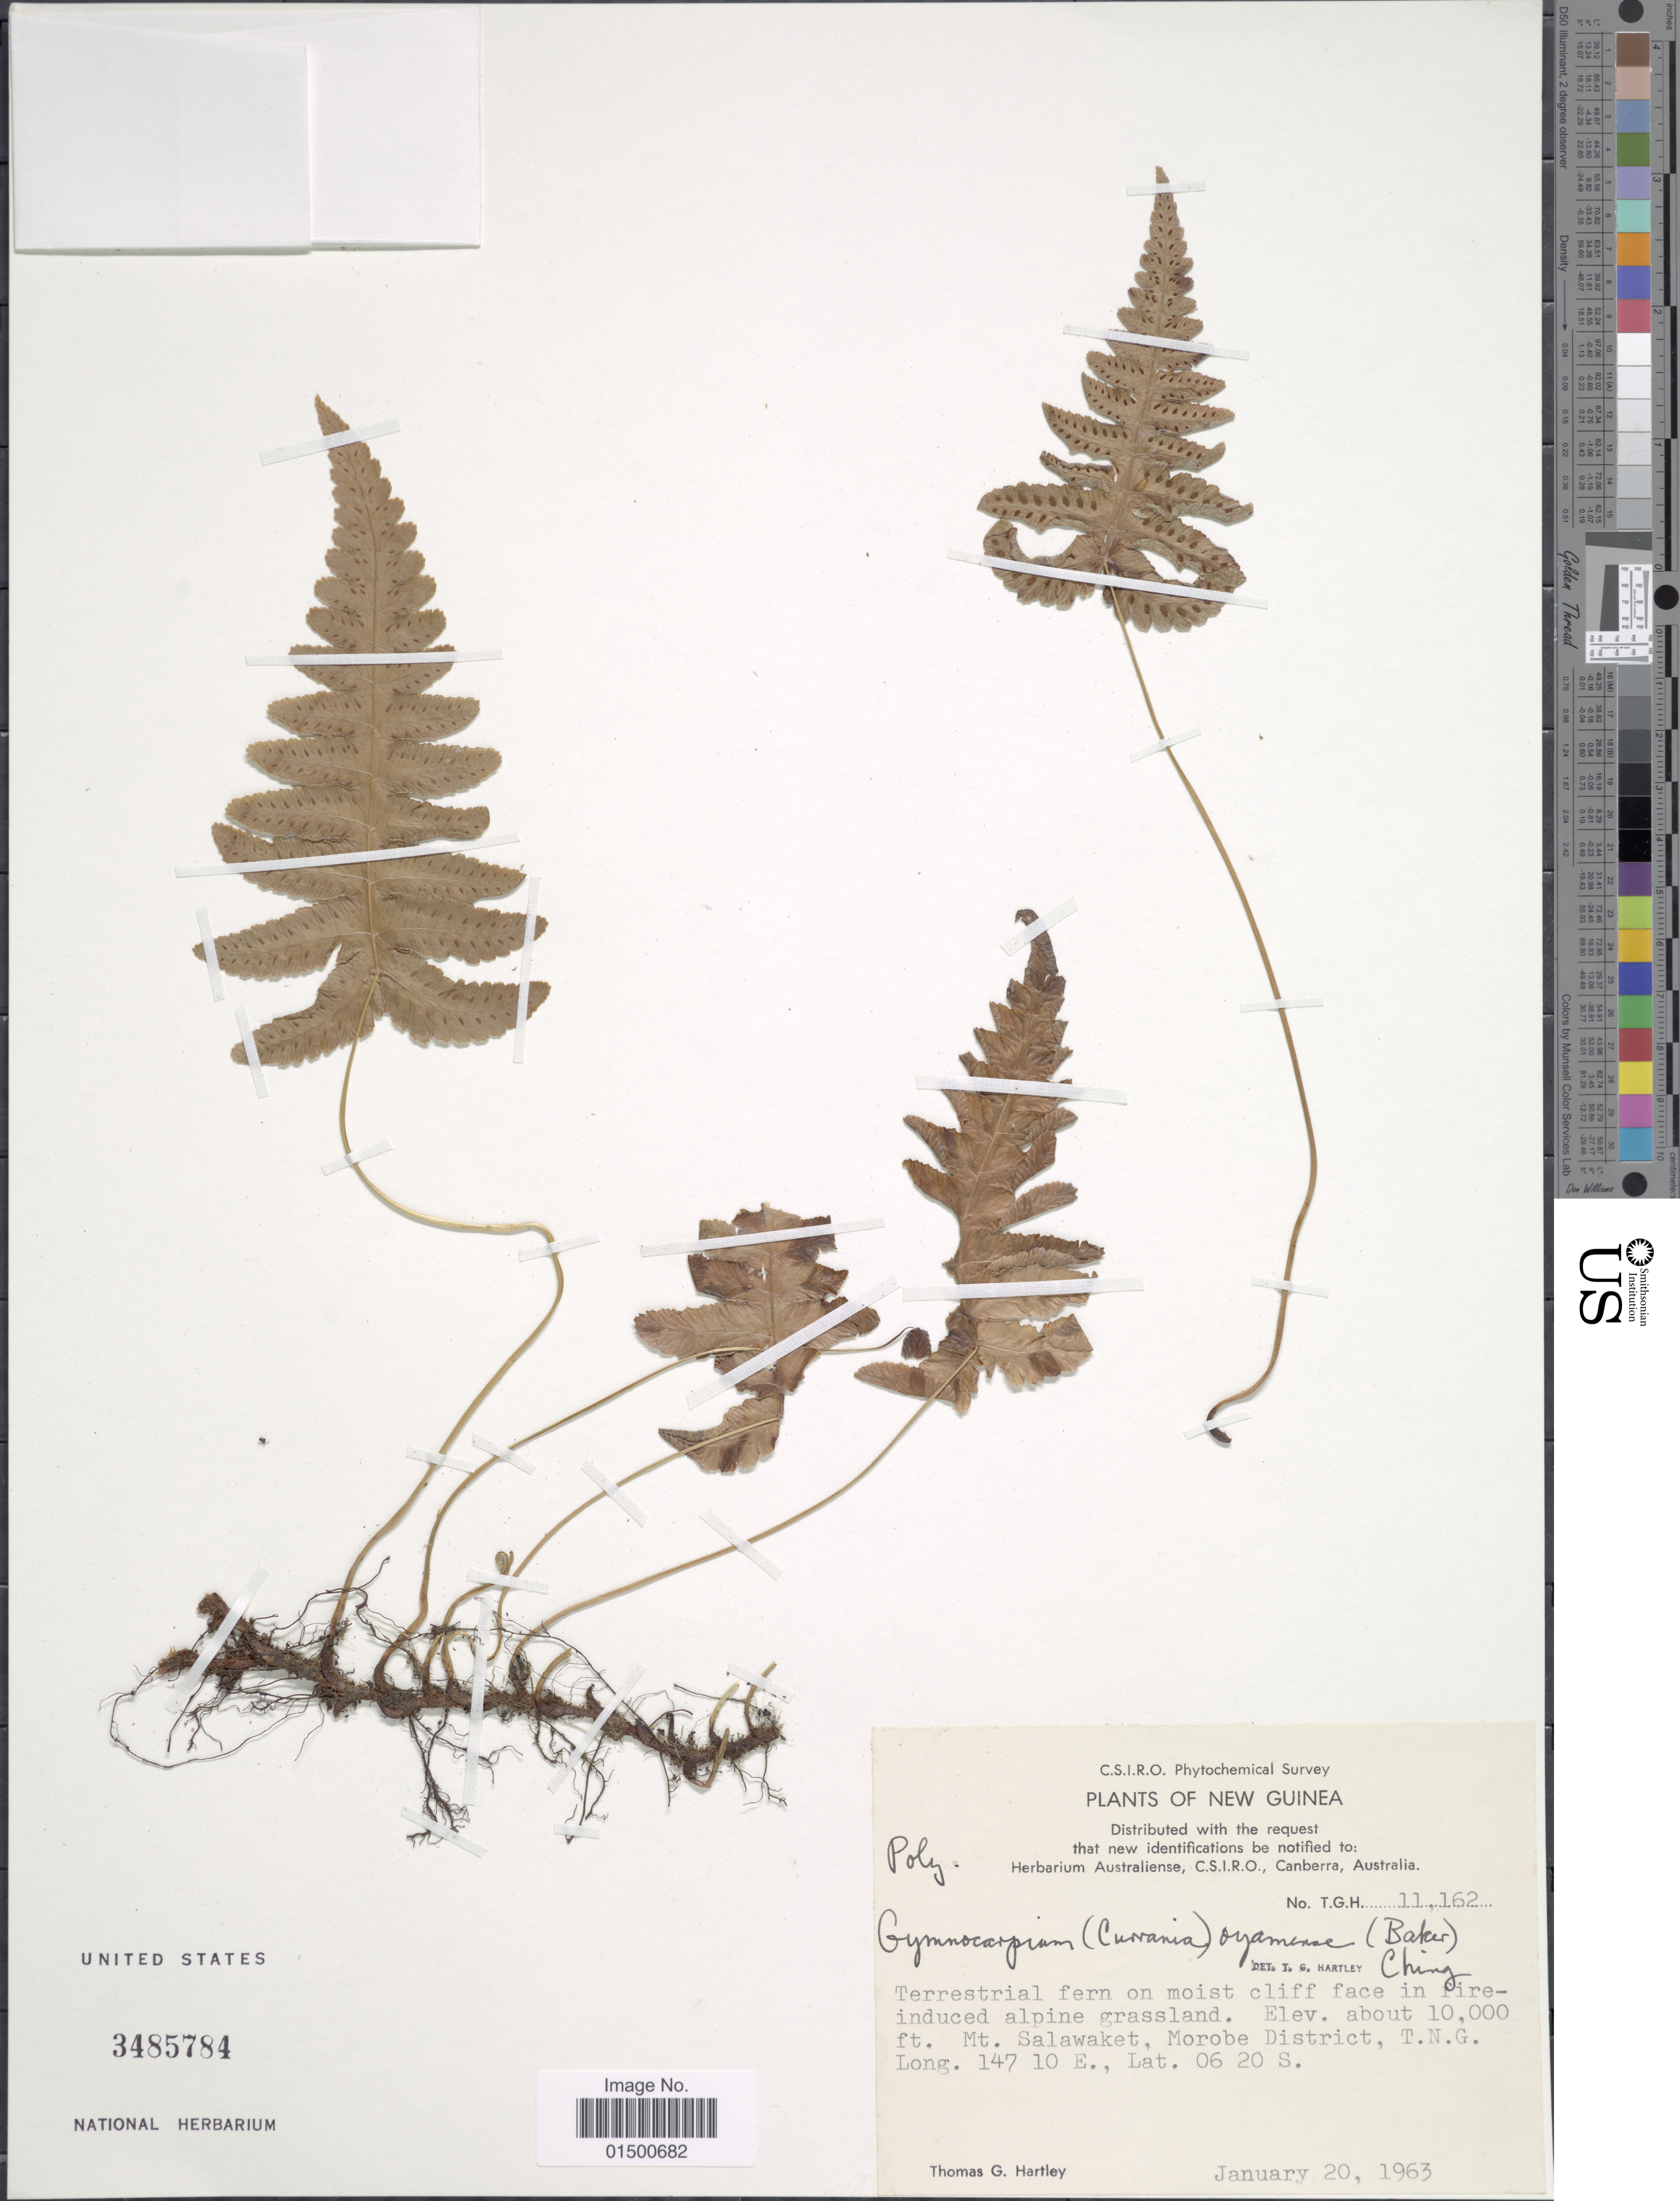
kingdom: Plantae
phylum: Tracheophyta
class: Polypodiopsida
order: Polypodiales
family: Cystopteridaceae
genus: Gymnocarpium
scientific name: Gymnocarpium oyamense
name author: (Baker) Ching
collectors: T. G. Hartley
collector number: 11162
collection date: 1963-01-20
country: Papua New Guinea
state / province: Morobe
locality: Terrestrial fern on moist cliff face in fire-induced alpine grassland, Mt. Salawaket. New Guinea.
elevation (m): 3048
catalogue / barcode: US 3485784